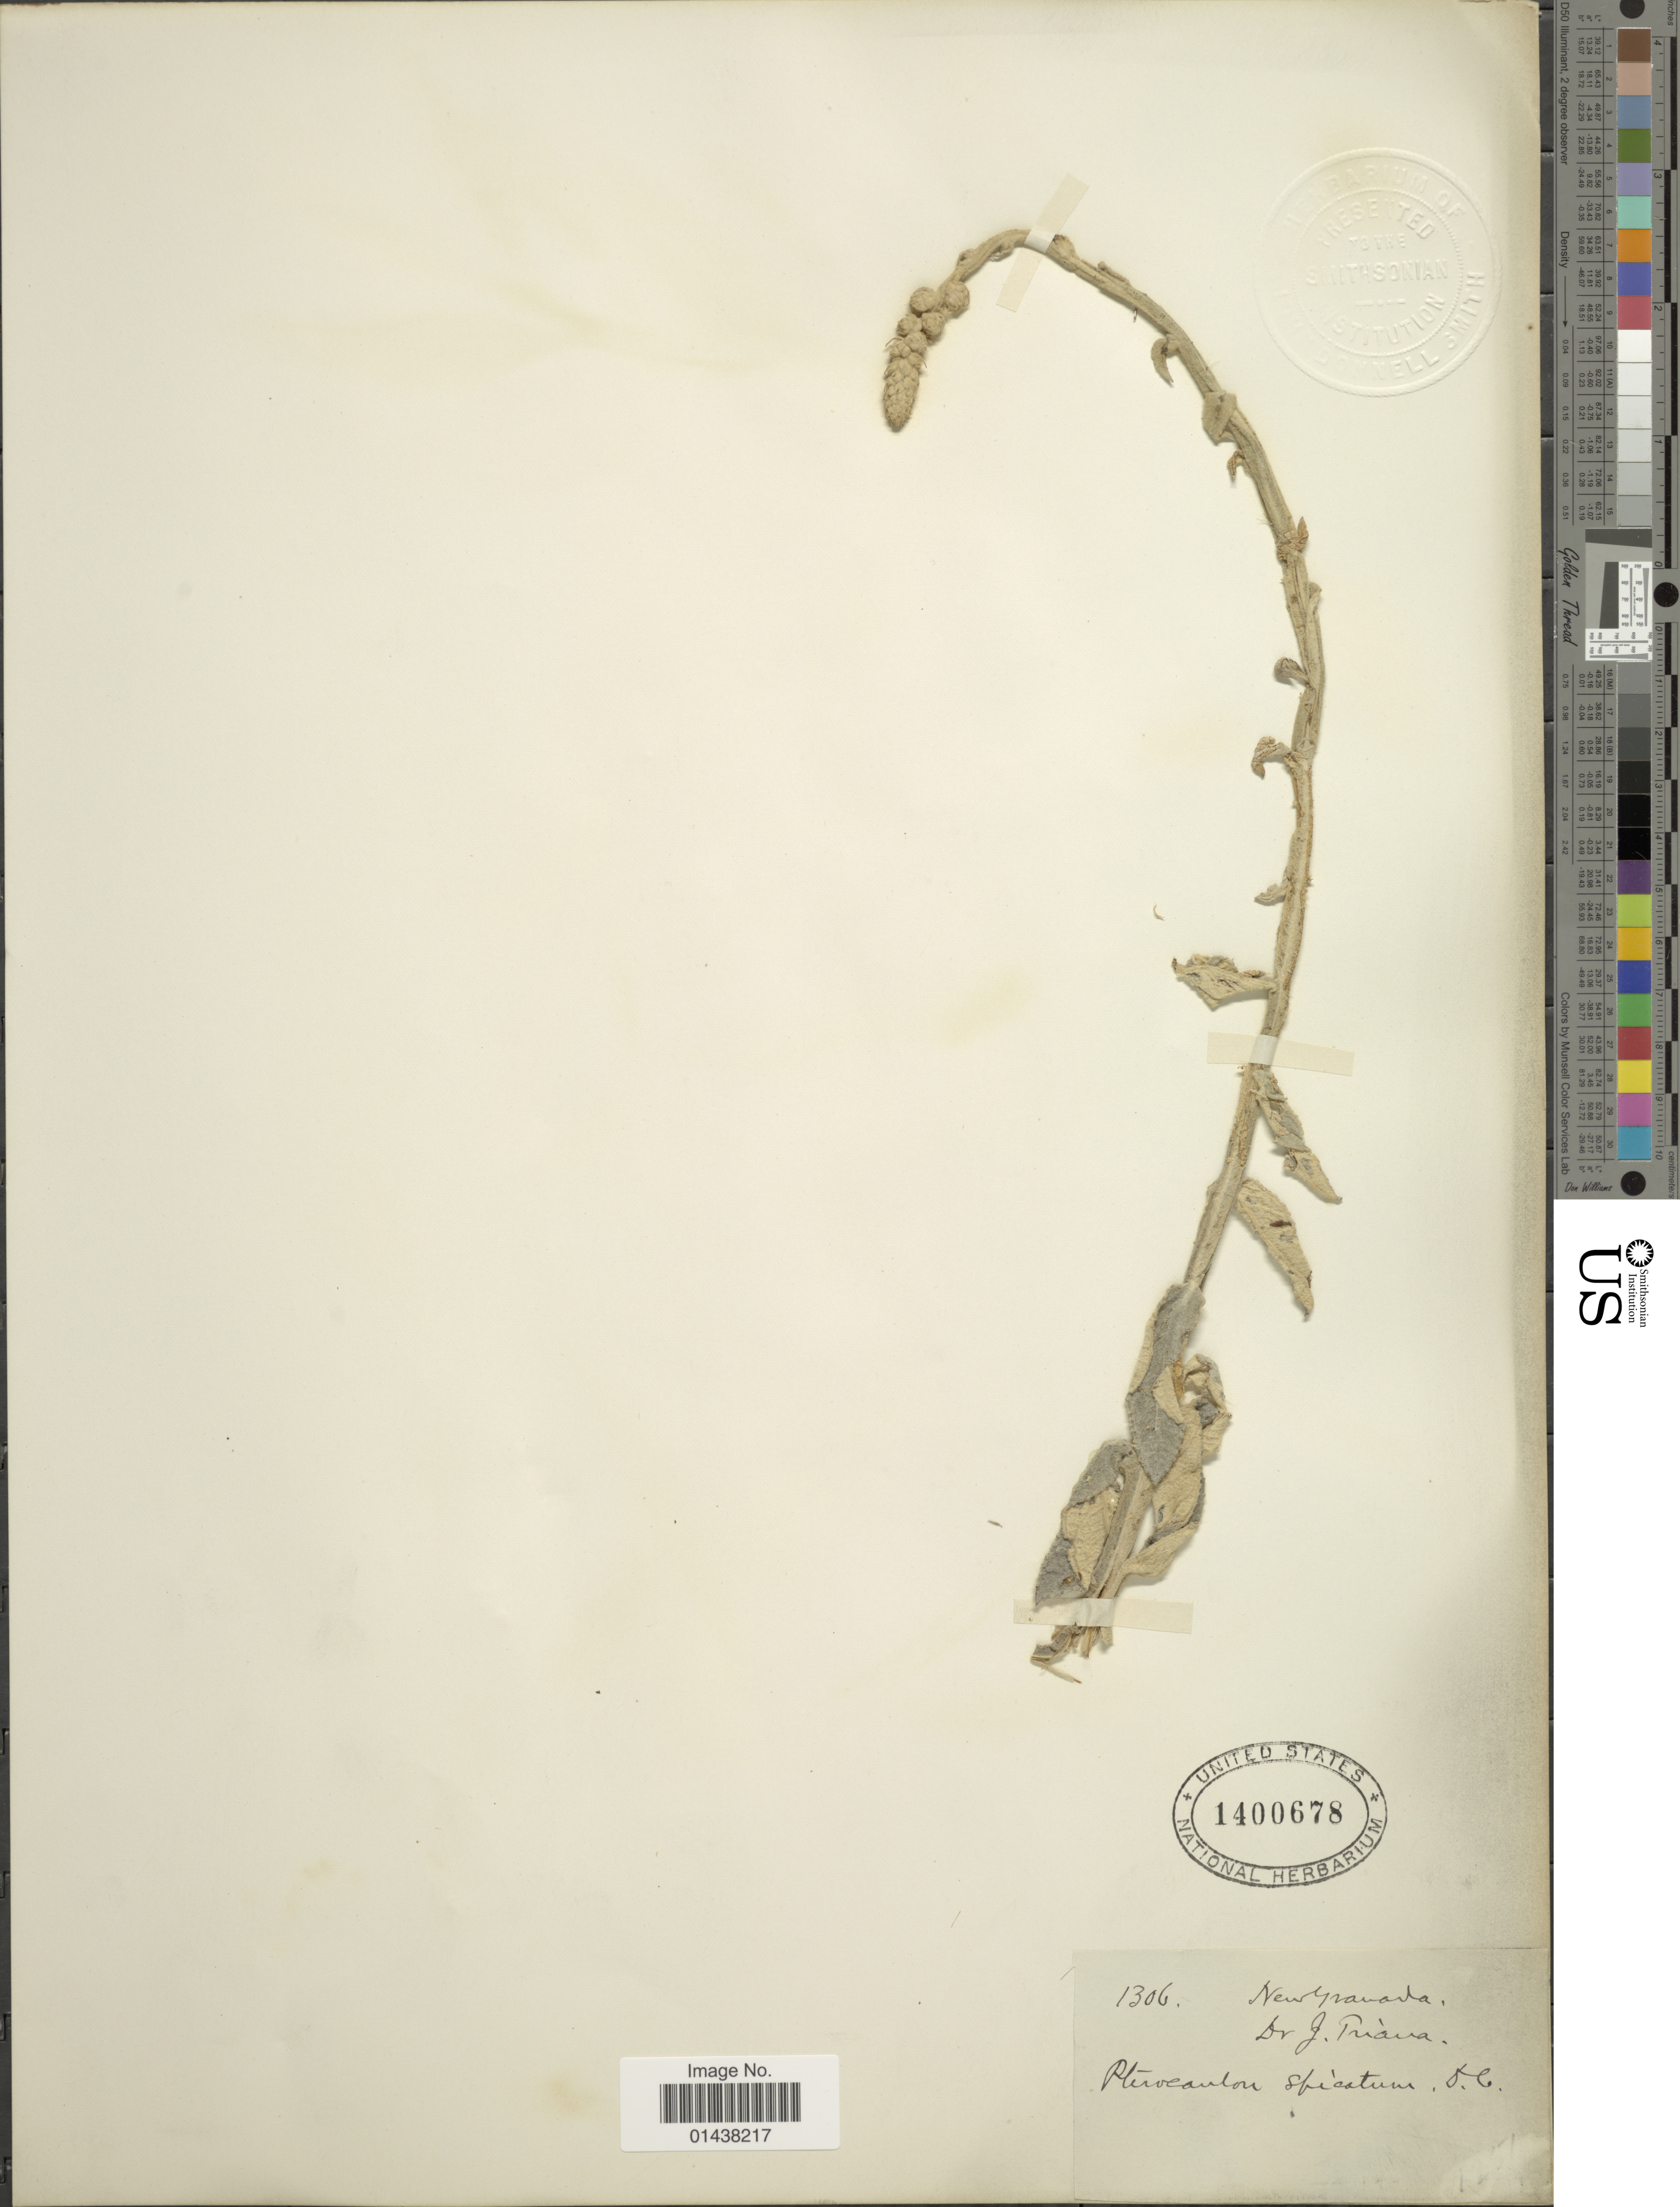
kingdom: Plantae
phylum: Tracheophyta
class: Magnoliopsida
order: Asterales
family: Asteraceae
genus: Pterocaulon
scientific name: Pterocaulon spicatum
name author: DC.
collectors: J. Triana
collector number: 1306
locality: New Granada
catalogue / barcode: US 1400678